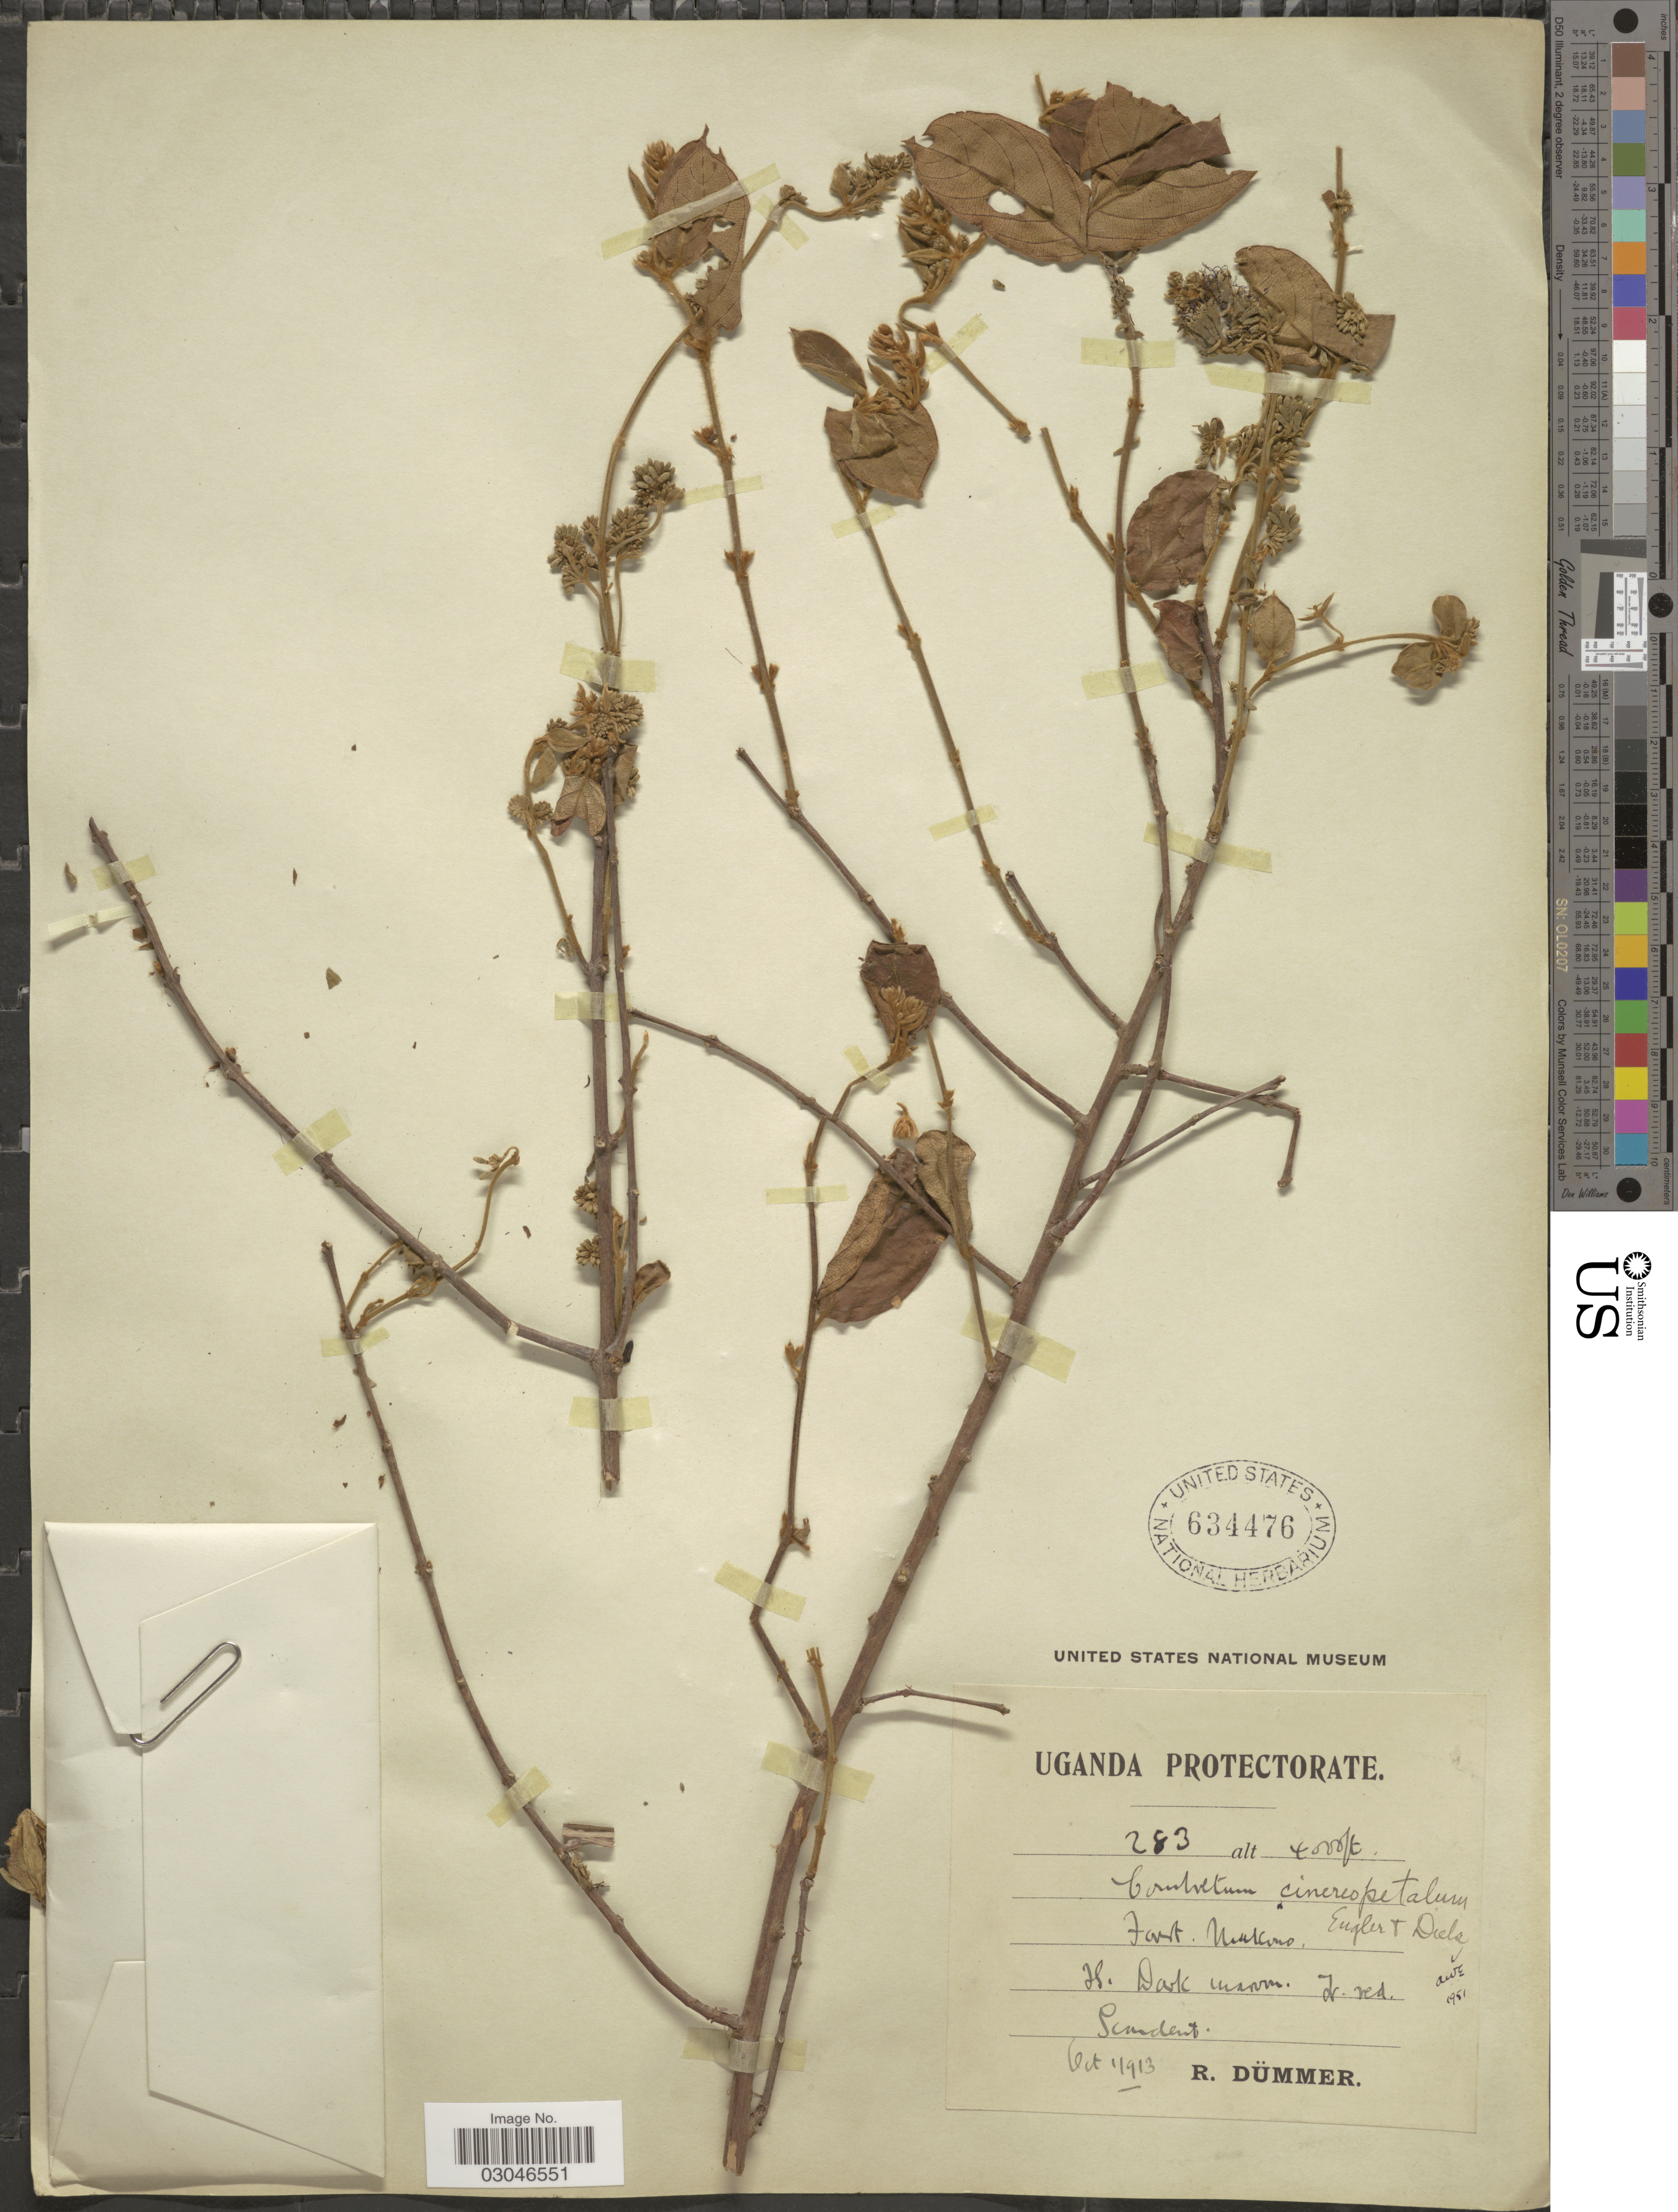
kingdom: Plantae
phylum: Tracheophyta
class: Magnoliopsida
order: Myrtales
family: Combretaceae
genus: Combretum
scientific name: Combretum cinereopetalum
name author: Engl. & Diels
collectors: R. A. Dümmer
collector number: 283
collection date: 1913-10-01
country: Uganda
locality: Uganda Protectorate. Mukono.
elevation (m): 1219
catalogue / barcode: US 634476